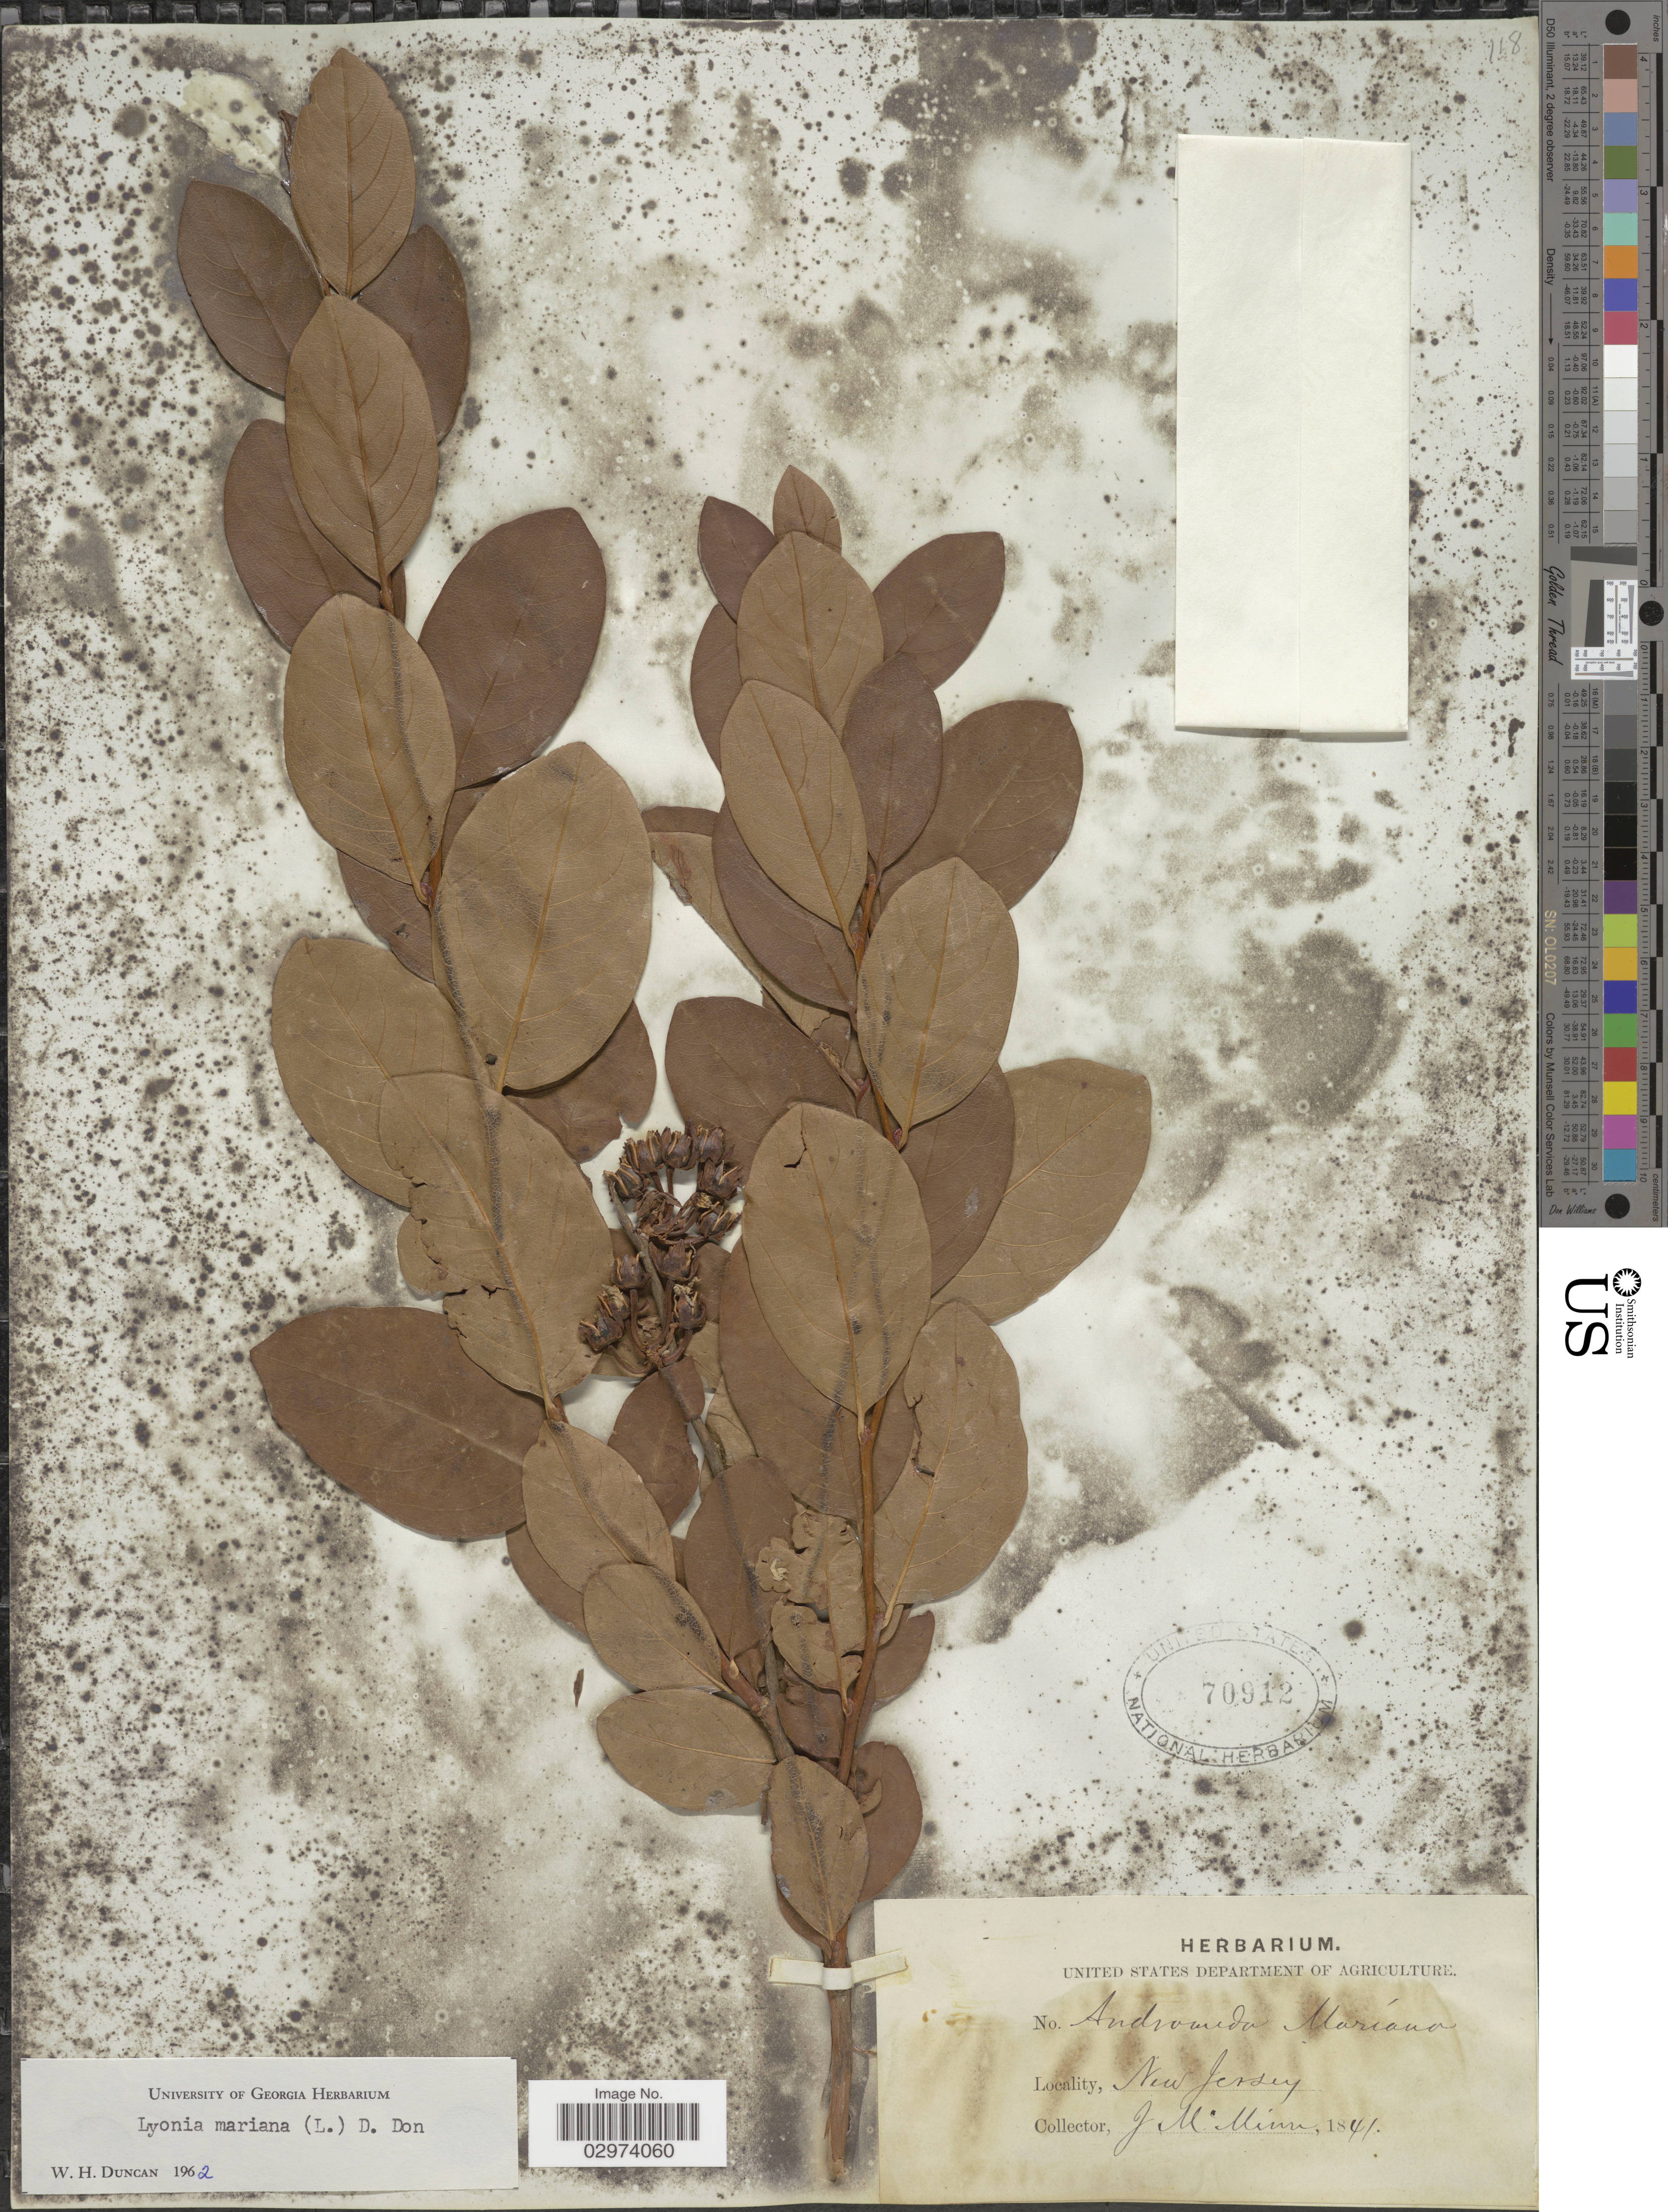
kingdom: Plantae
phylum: Tracheophyta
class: Magnoliopsida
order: Ericales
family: Ericaceae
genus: Lyonia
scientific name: Lyonia mariana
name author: (L.) D. Don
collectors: J. McMinn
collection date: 1841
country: United States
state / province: New Jersey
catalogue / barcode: US 70912